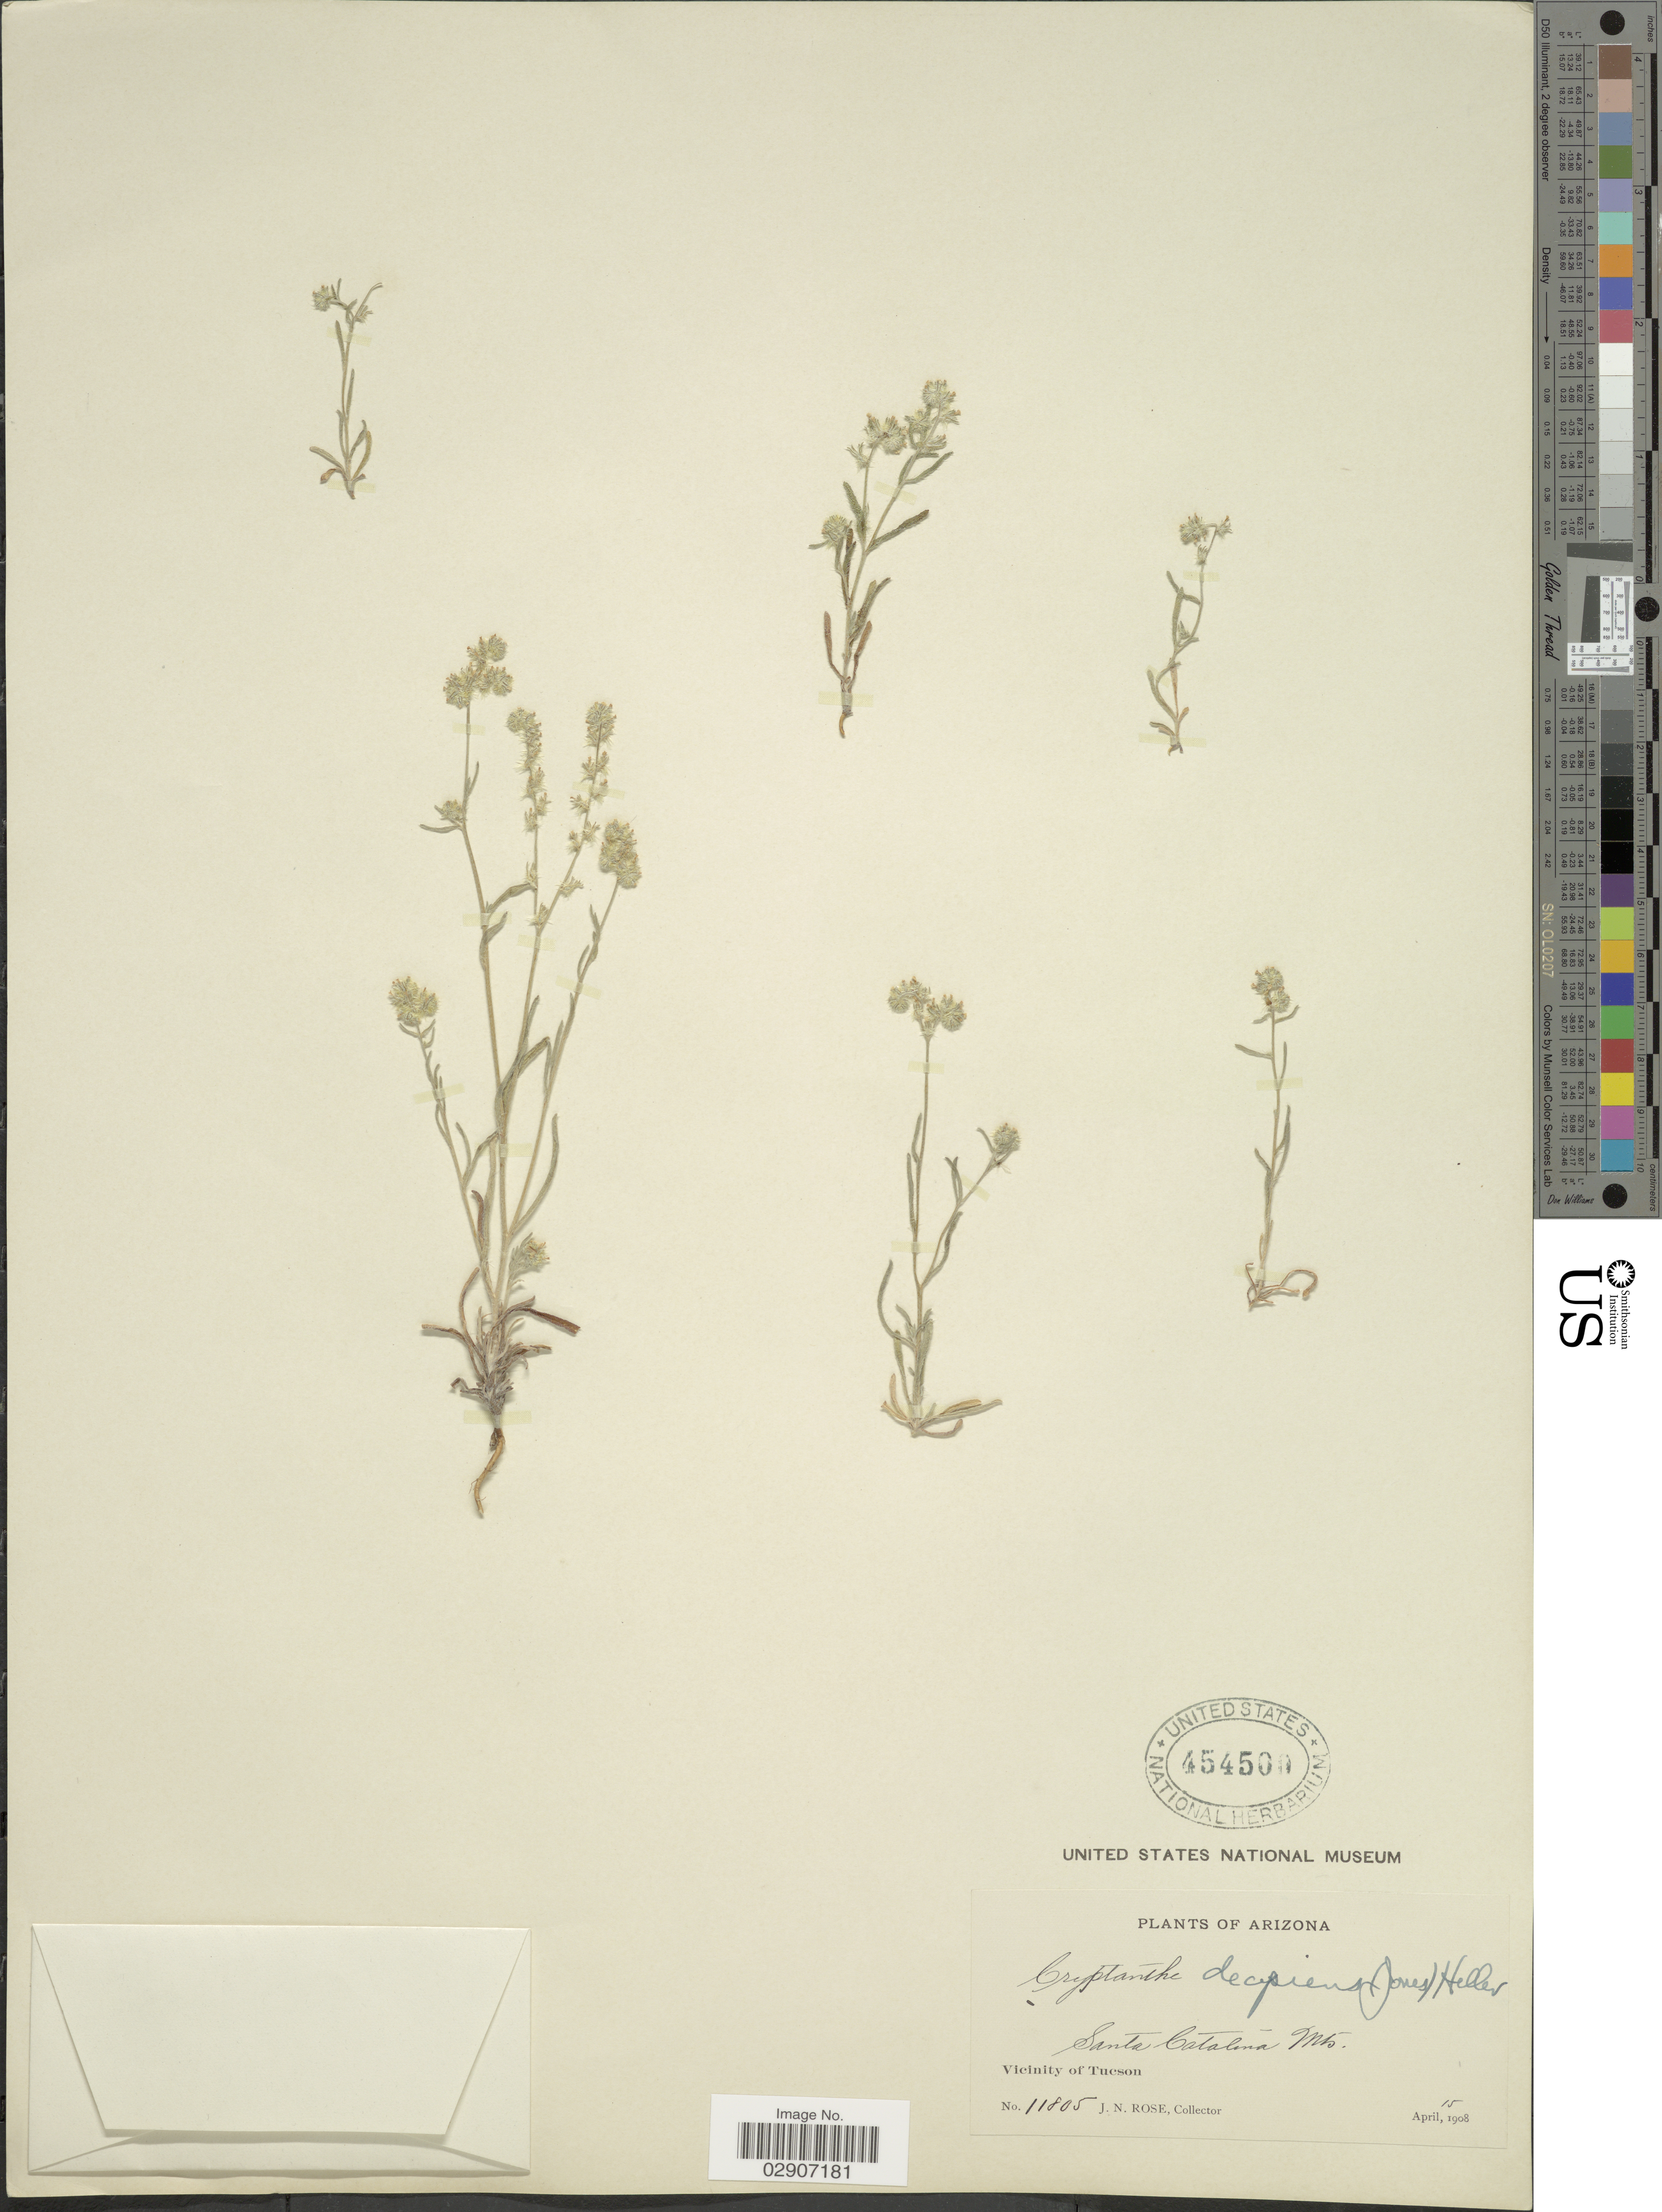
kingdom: Plantae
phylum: Tracheophyta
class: Magnoliopsida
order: Boraginales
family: Boraginaceae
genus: Cryptantha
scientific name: Cryptantha decipiens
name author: (M.E. Jones) A. Heller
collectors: J. N. Rose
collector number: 11805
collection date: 1908-04-15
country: United States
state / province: Arizona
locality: Santa Catalina Mts., Vicinity of Tucson.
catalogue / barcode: US 454500